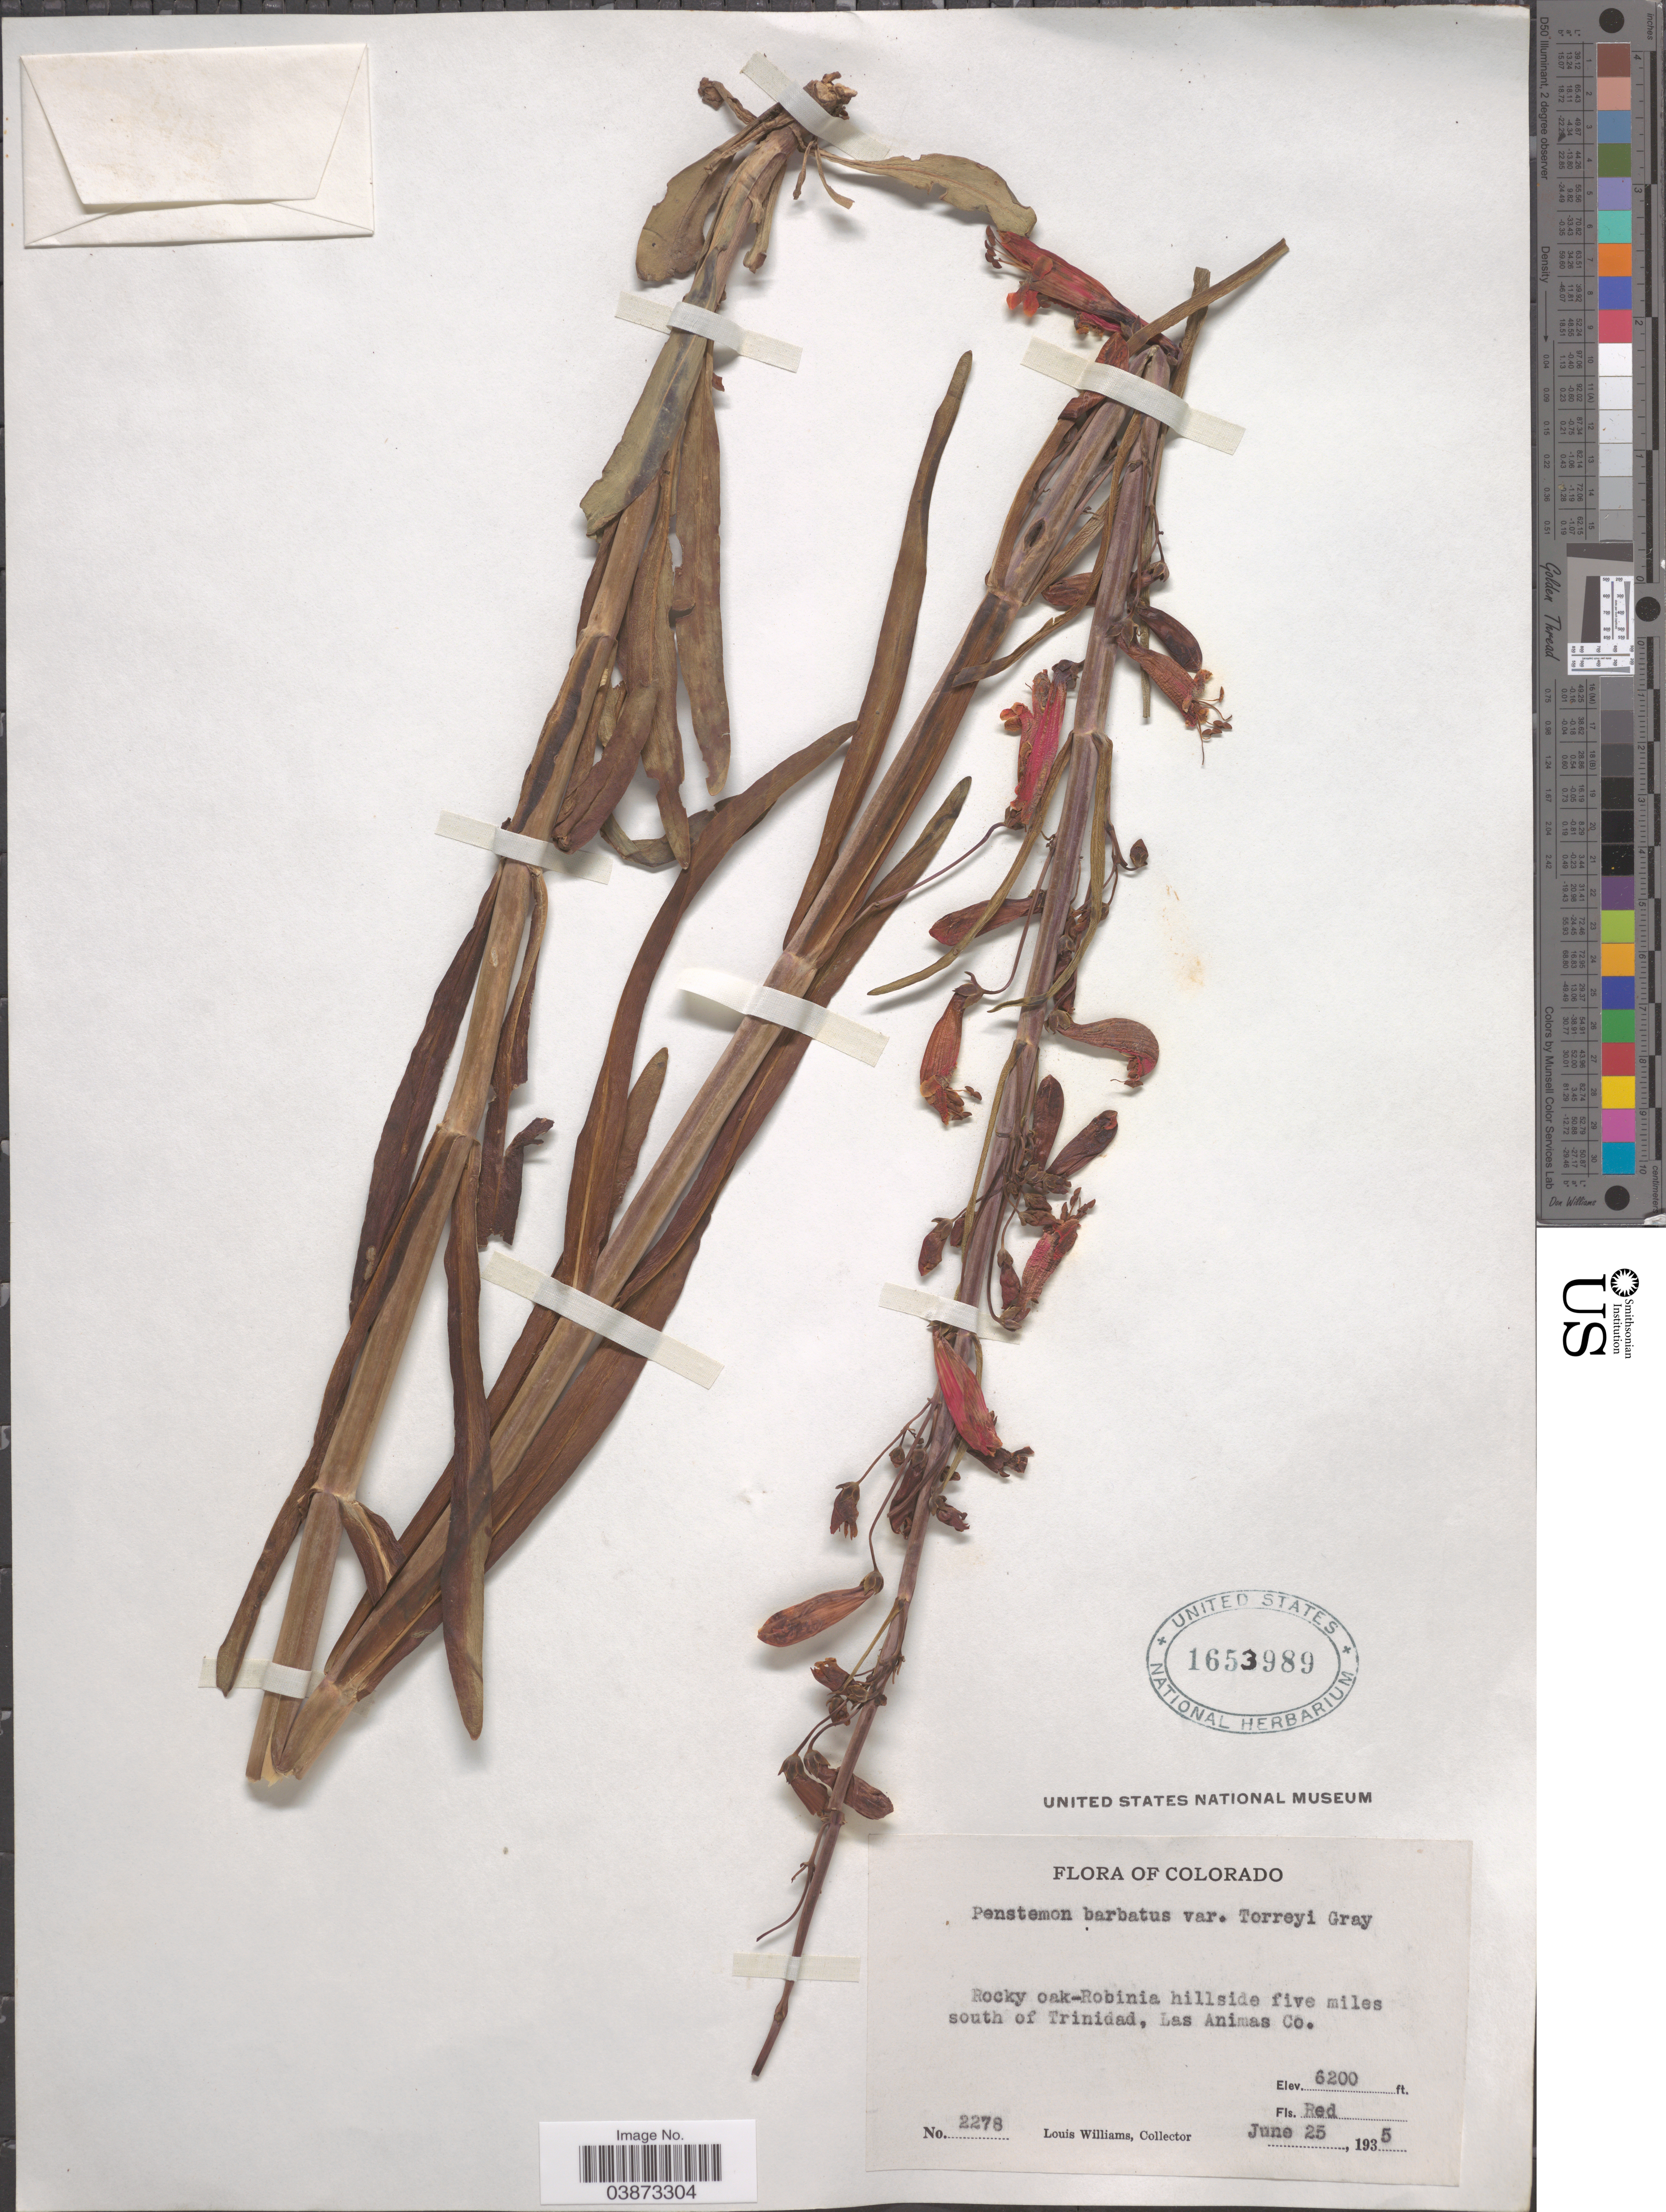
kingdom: Plantae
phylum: Tracheophyta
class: Magnoliopsida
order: Lamiales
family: Plantaginaceae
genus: Penstemon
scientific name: Penstemon barbatus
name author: (Cav.) Roth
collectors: L. G. Williams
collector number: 2278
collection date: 1935-06-25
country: United States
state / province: Colorado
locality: Rocky oak-Robinia hillside five miles south of Trinidad, Las Animas Co.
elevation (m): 1890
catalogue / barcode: US 1653989